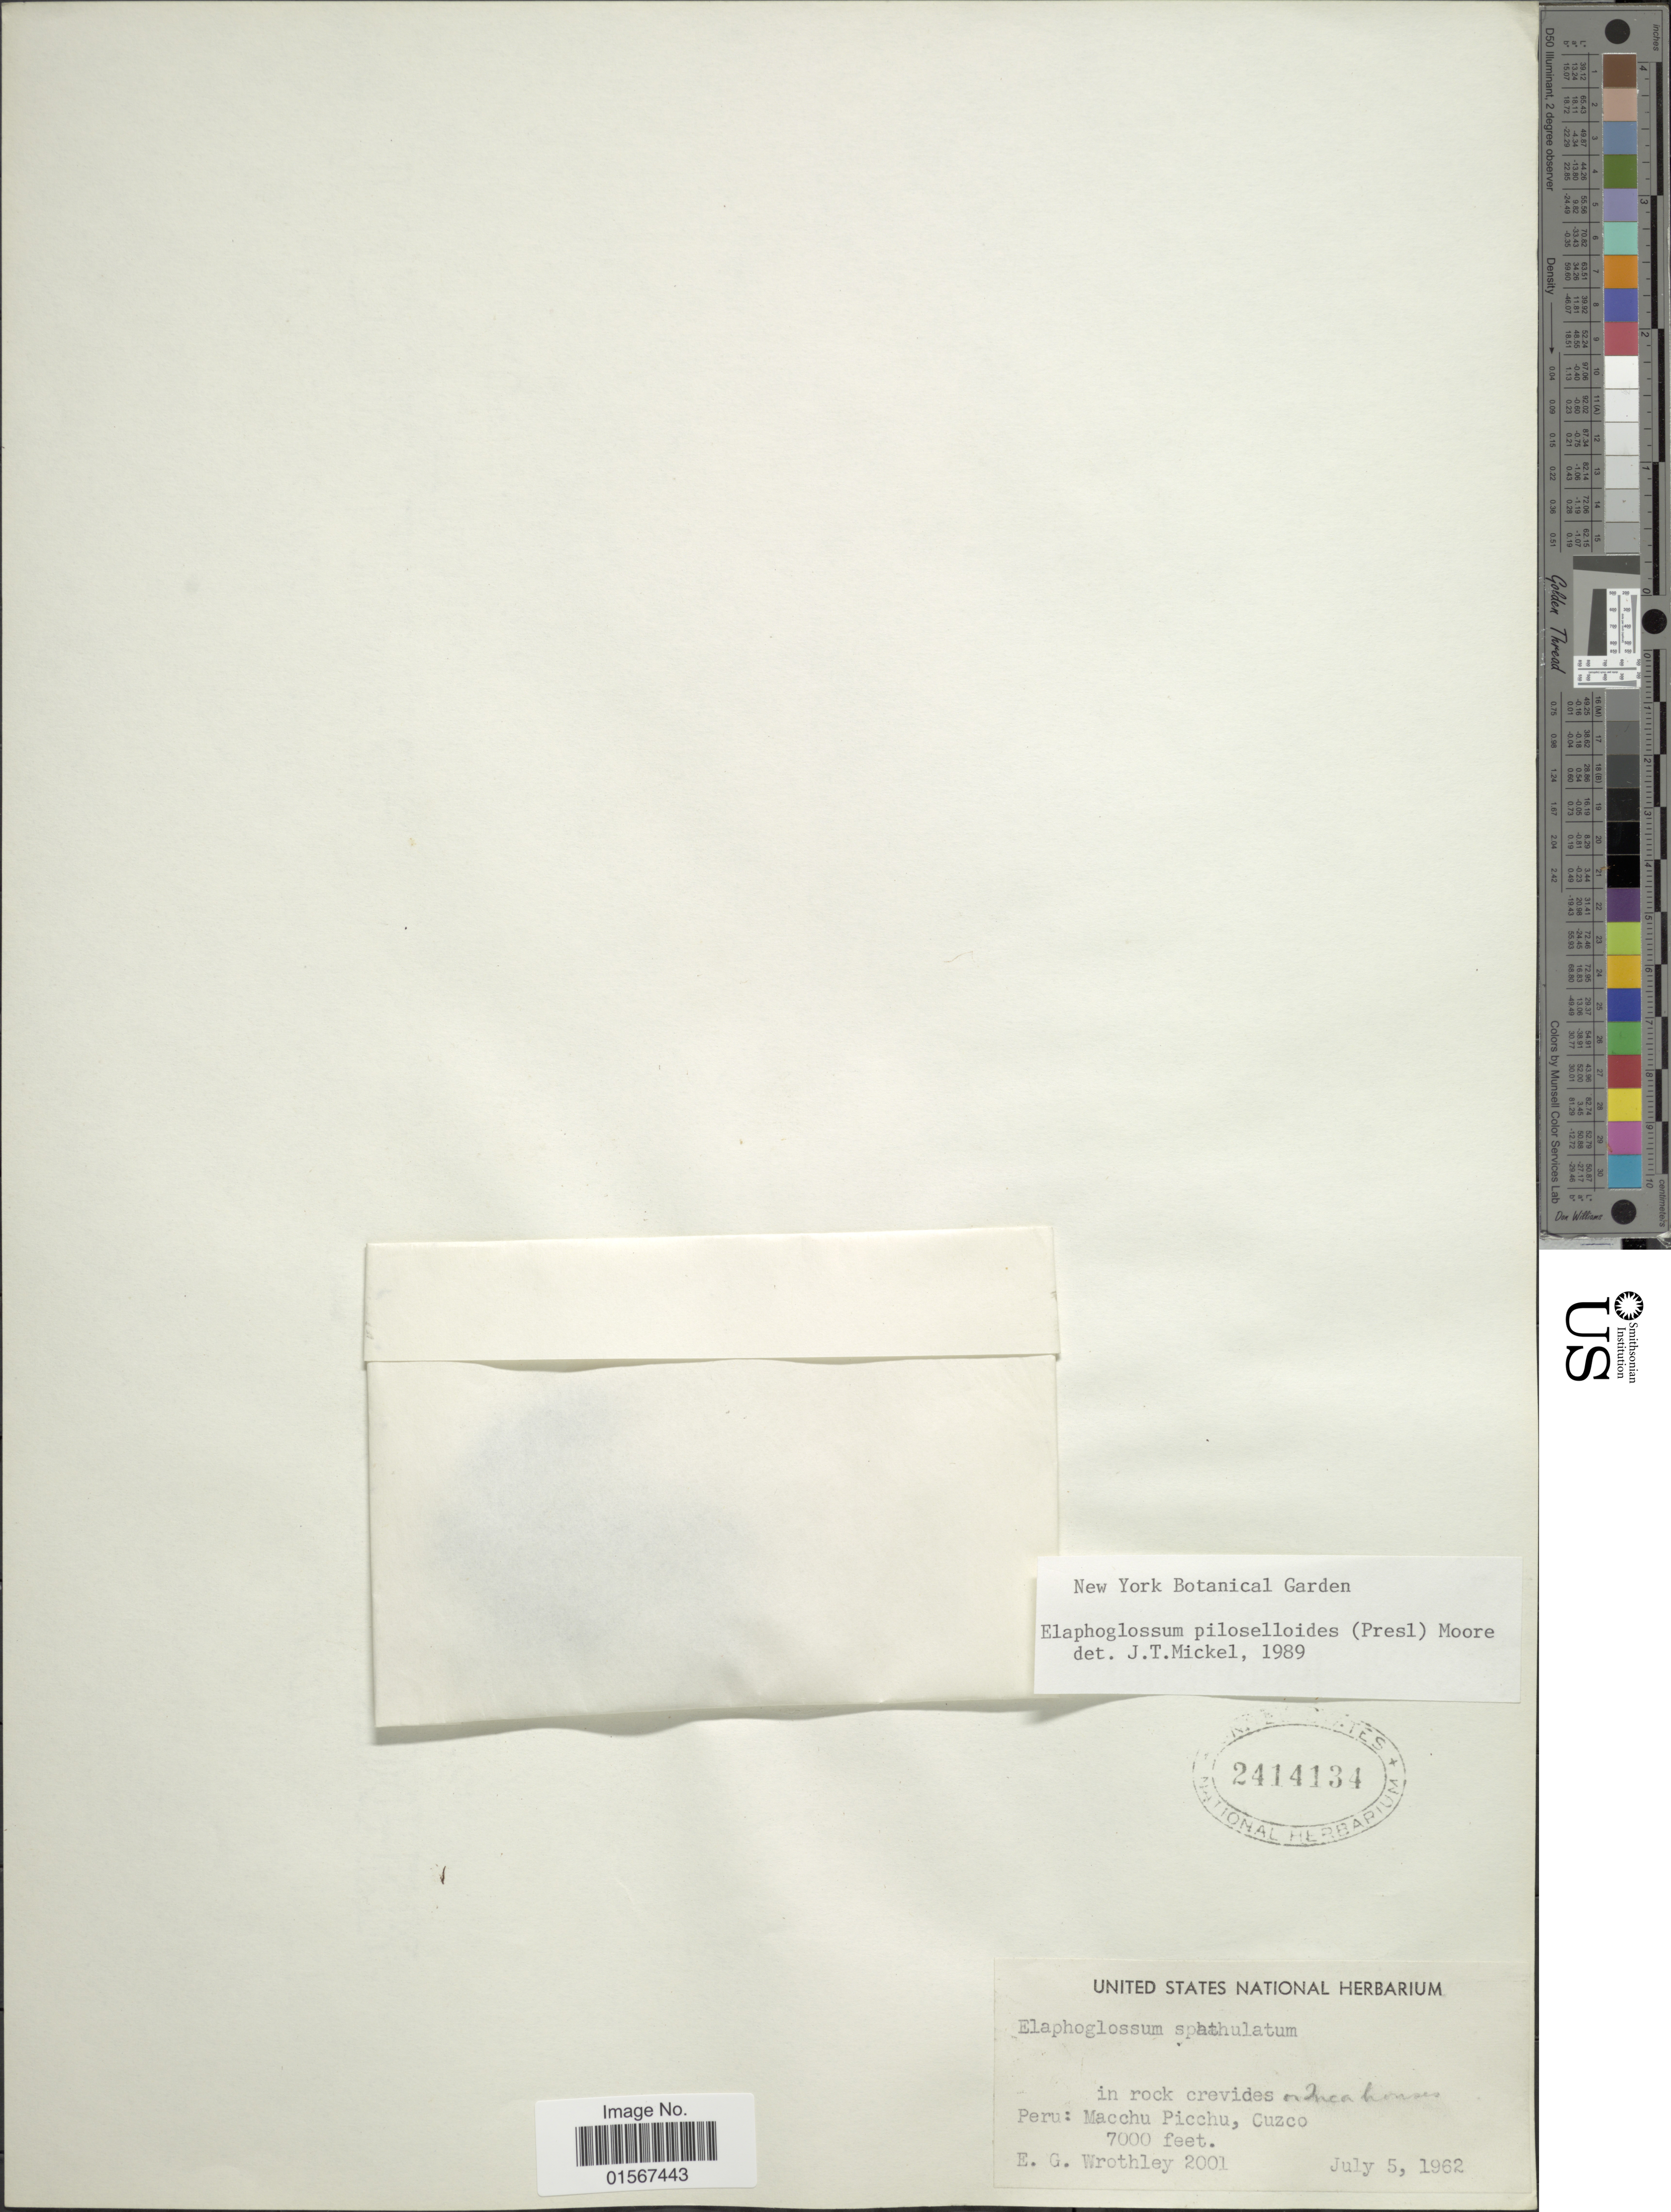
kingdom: Plantae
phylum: Tracheophyta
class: Polypodiopsida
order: Polypodiales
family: Dryopteridaceae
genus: Elaphoglossum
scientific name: Elaphoglossum piloselloides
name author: (C. Presl) T. Moore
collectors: E. Wrothley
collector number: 2001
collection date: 1962-07-05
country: Peru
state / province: Cusco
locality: Peru: Machu Picchu, Cuzco.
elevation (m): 2134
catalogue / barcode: US 2414134